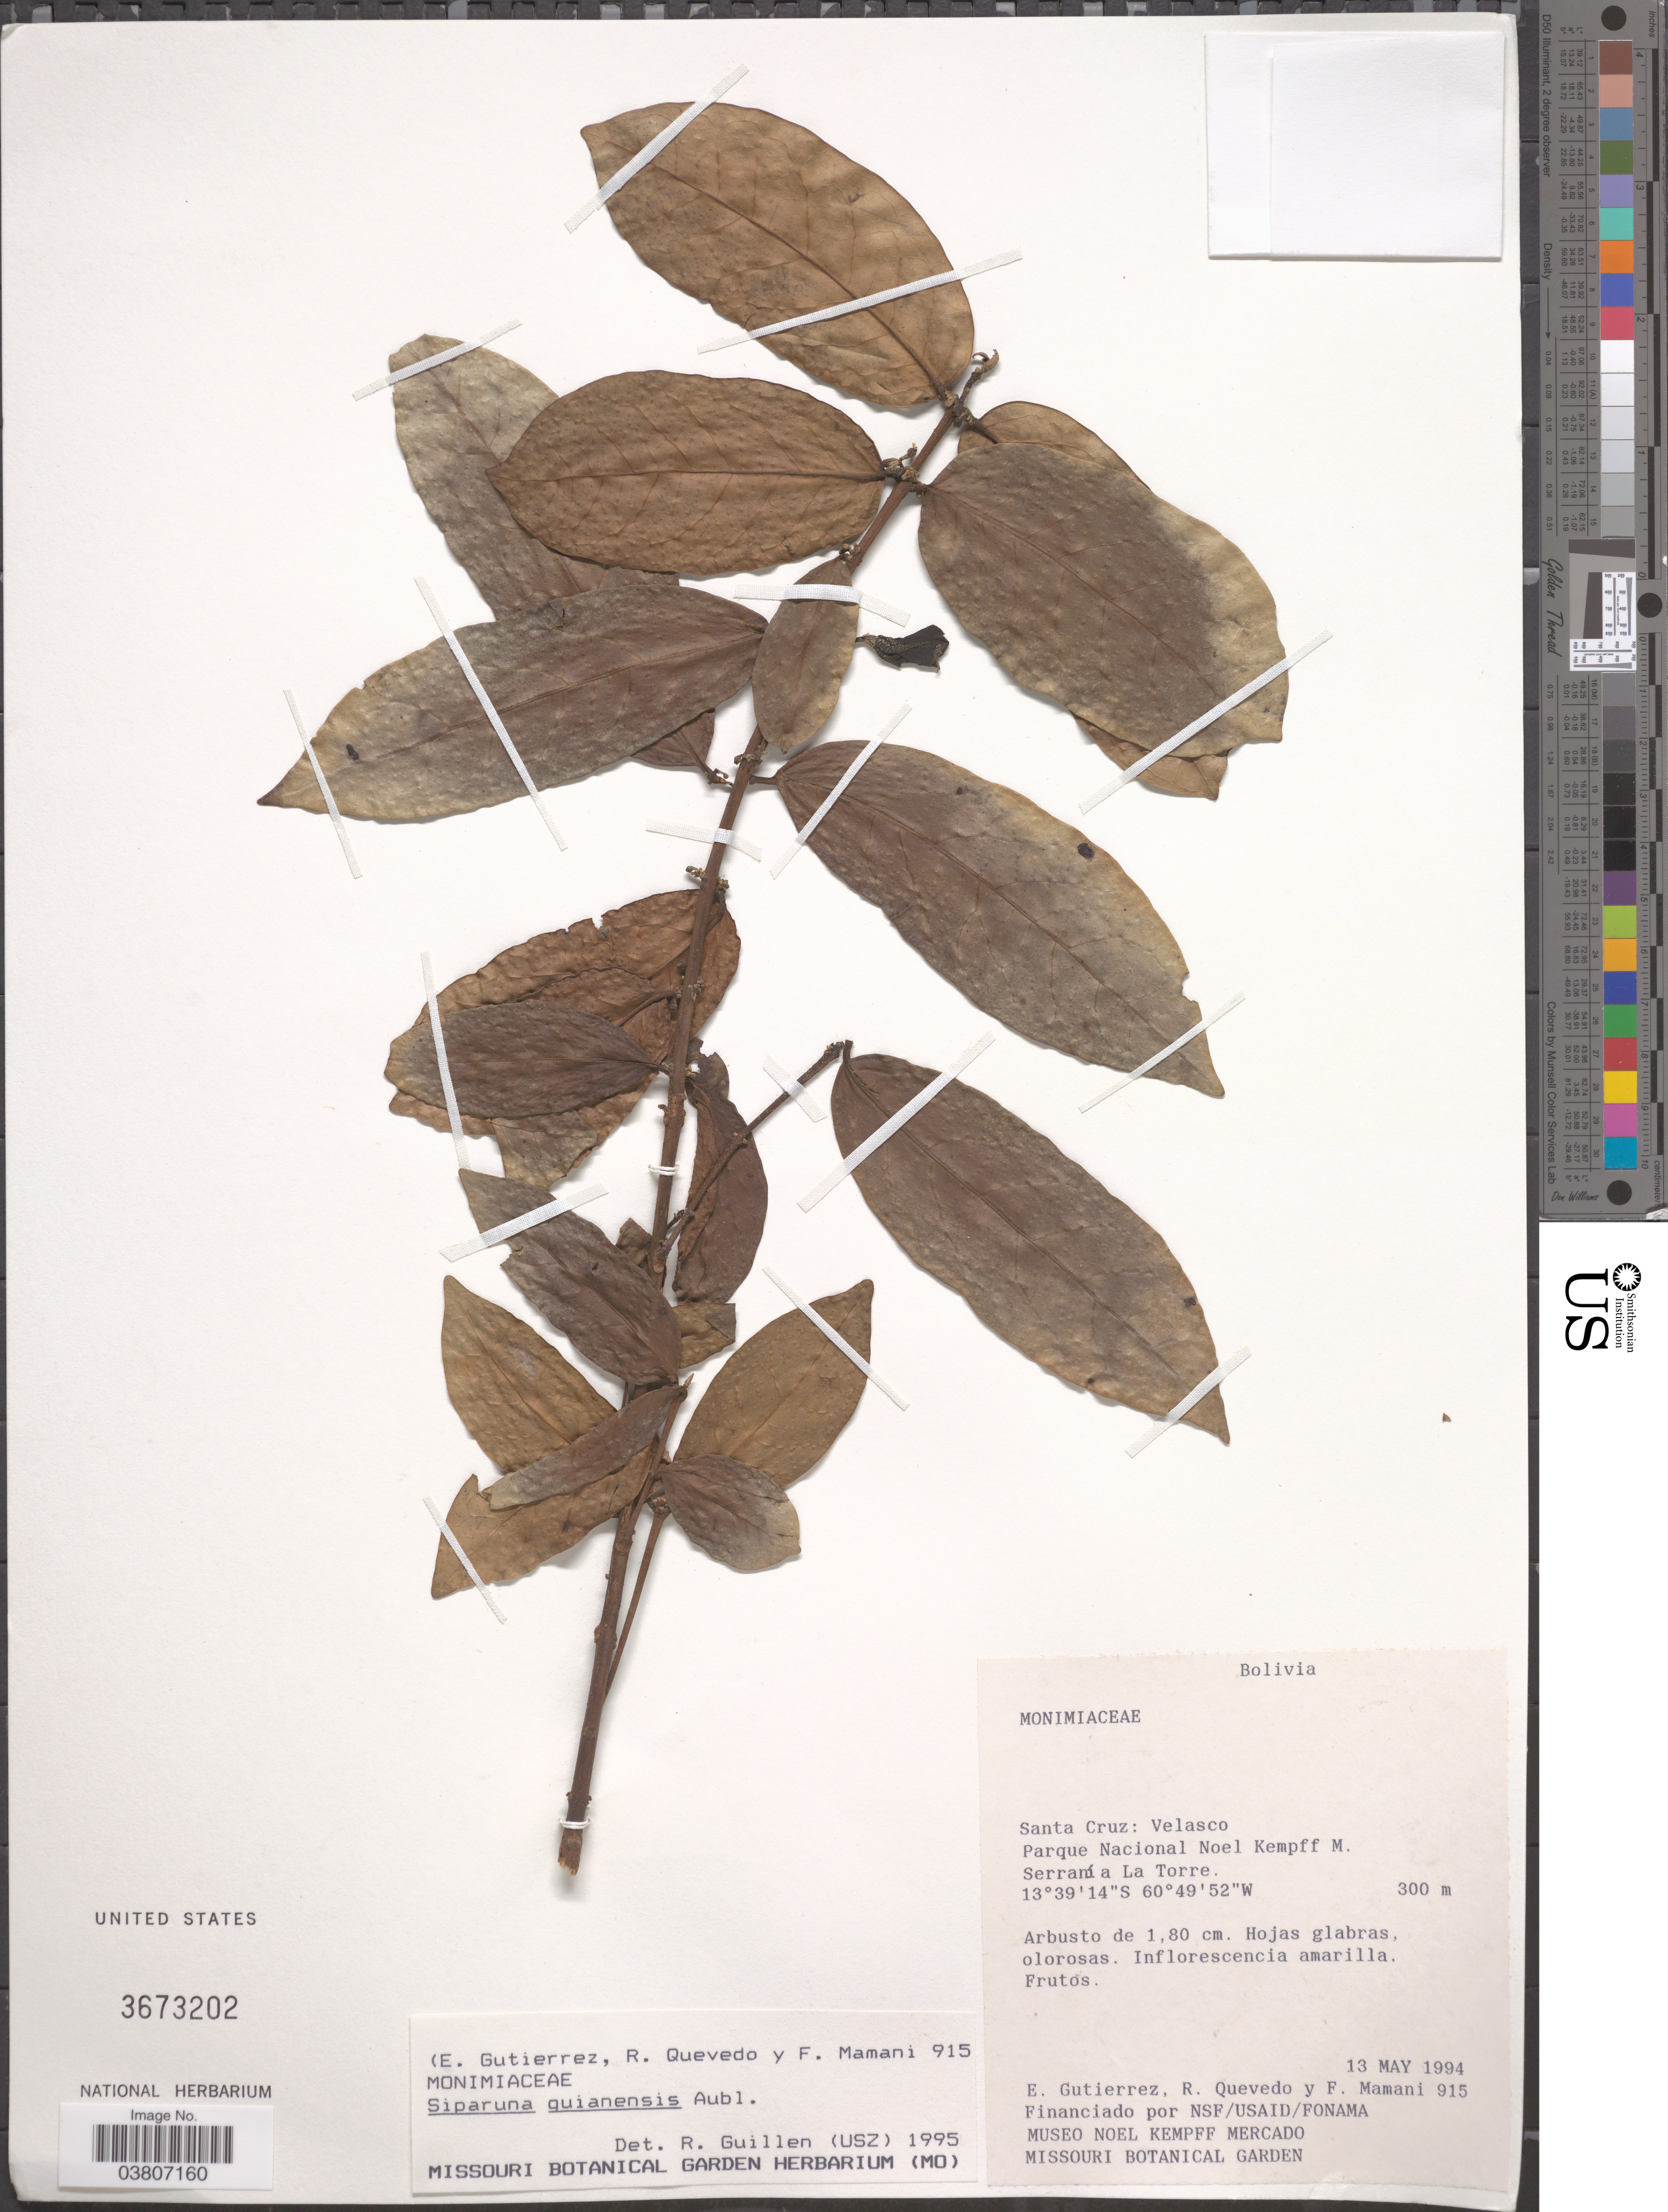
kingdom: Plantae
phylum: Tracheophyta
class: Magnoliopsida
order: Laurales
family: Siparunaceae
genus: Siparuna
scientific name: Siparuna guianensis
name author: Aubl.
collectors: E. Gutiérrez, R. Quevedo & F. Mamani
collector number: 915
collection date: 1994-05-13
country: Bolivia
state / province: Santa Cruz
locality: Velasco. Parque Nacional Noel Kempff M. Serranía La Torre.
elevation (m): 300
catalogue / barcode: US 3673202